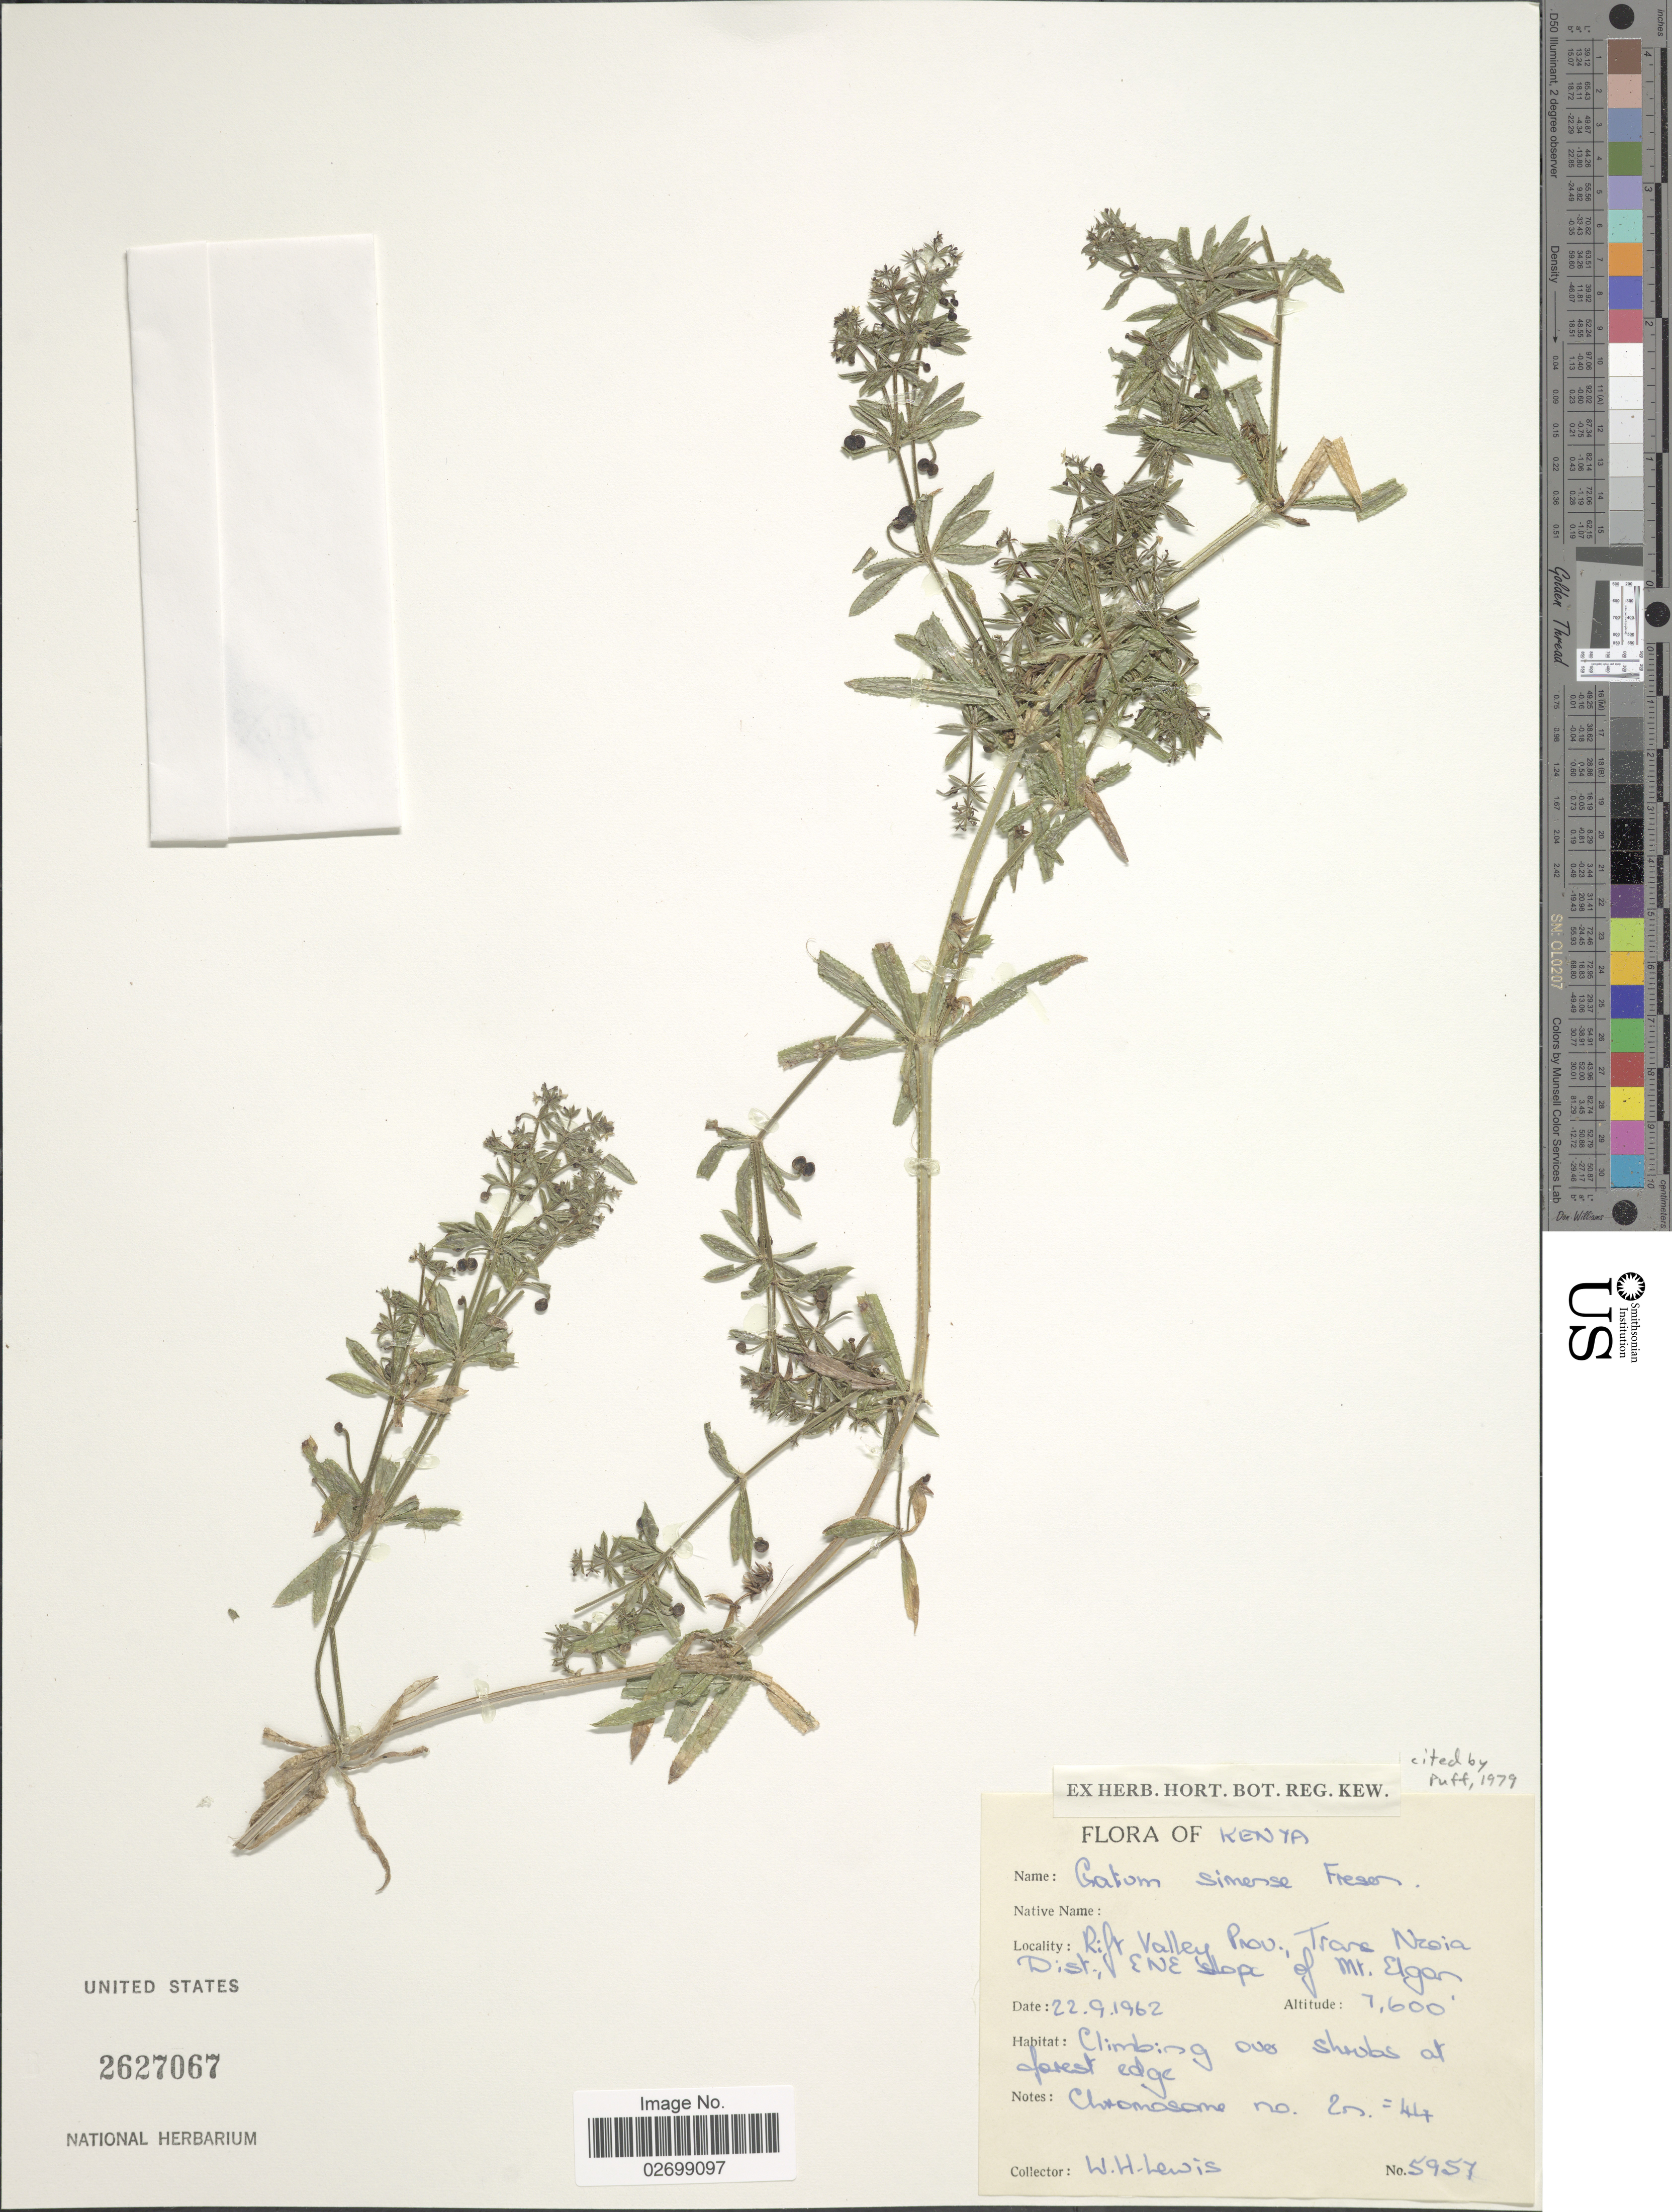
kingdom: Plantae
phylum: Tracheophyta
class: Magnoliopsida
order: Gentianales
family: Rubiaceae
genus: Galium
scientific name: Galium simense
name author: Fresen.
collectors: W. H. Lewis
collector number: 5957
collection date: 1962-09-22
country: Kenya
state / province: Trans Nzoia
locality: Trans Nzoia Dist., ENE slope of Mt. Elgan, at forest edge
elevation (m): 2316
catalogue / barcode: US 2627067